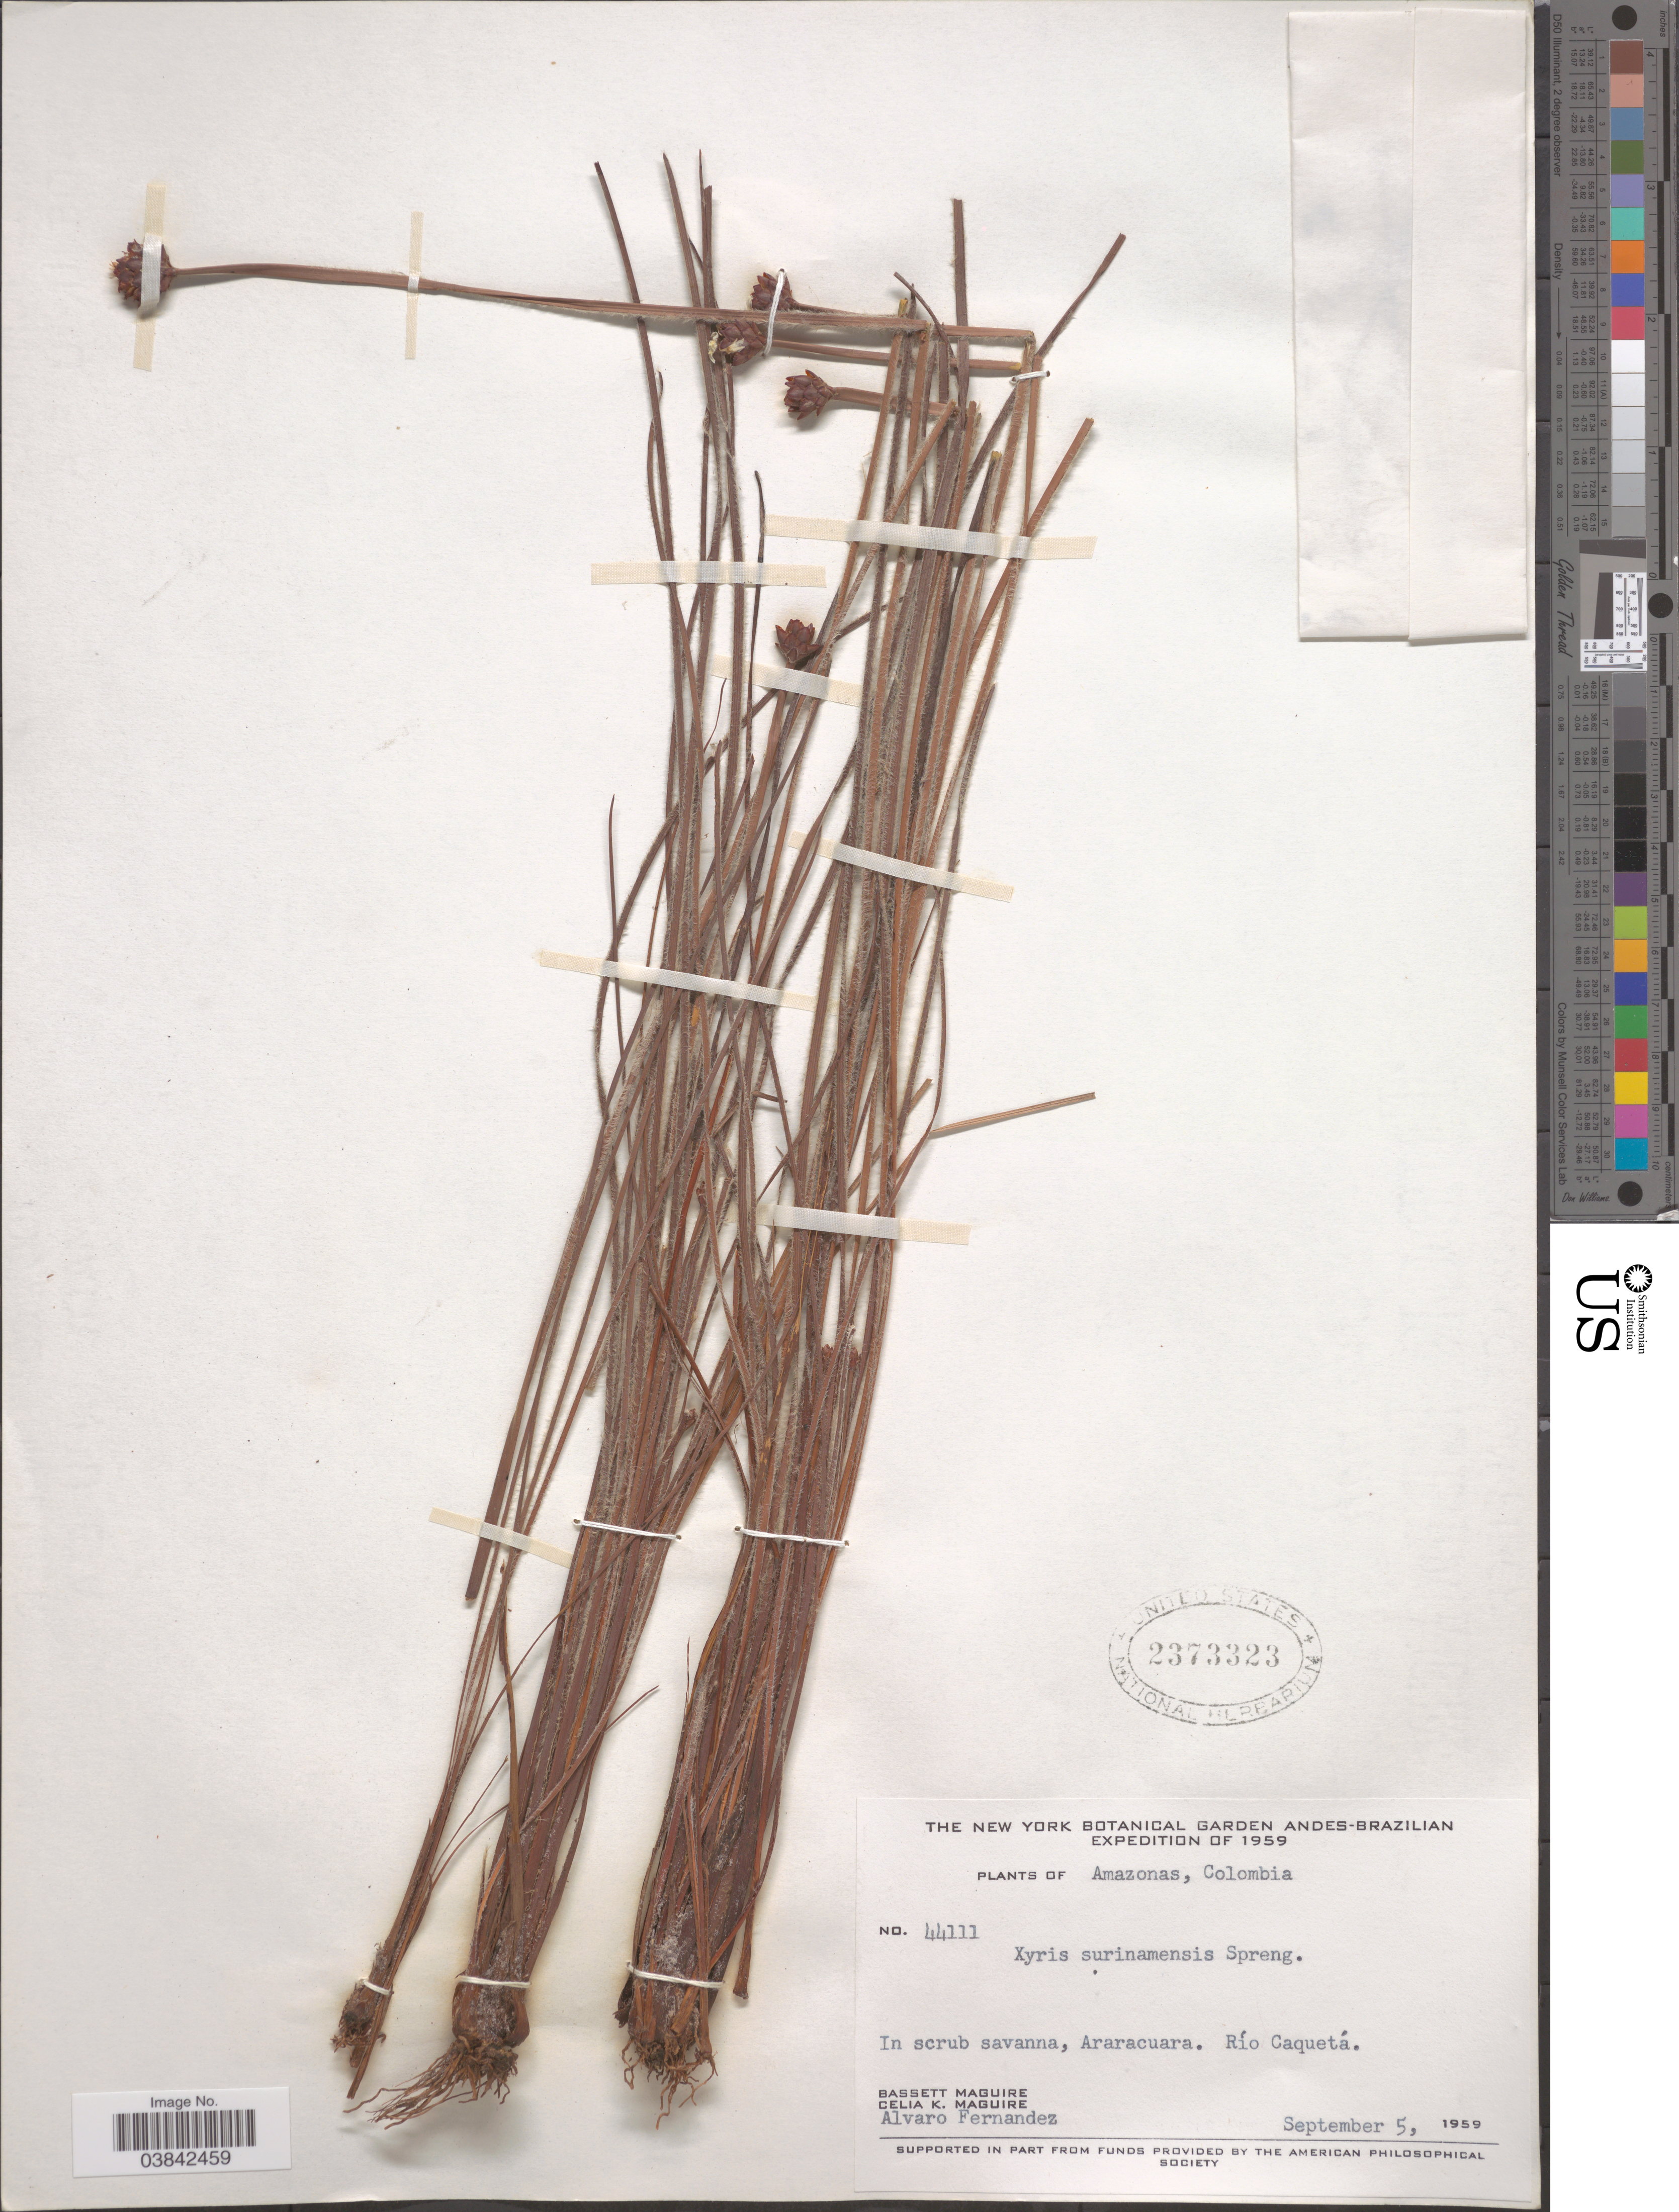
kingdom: Plantae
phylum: Tracheophyta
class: Liliopsida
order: Poales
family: Xyridaceae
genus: Xyris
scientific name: Xyris surinamensis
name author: A. Spreng.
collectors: B. Maguire, C. K. Maguire & A. Fernandez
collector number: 44111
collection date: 1959-09-05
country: Colombia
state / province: Amazônas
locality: Andes-Brazilian. In scrub savanna, Araracuara. Río Caquetá.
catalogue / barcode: US 2373323